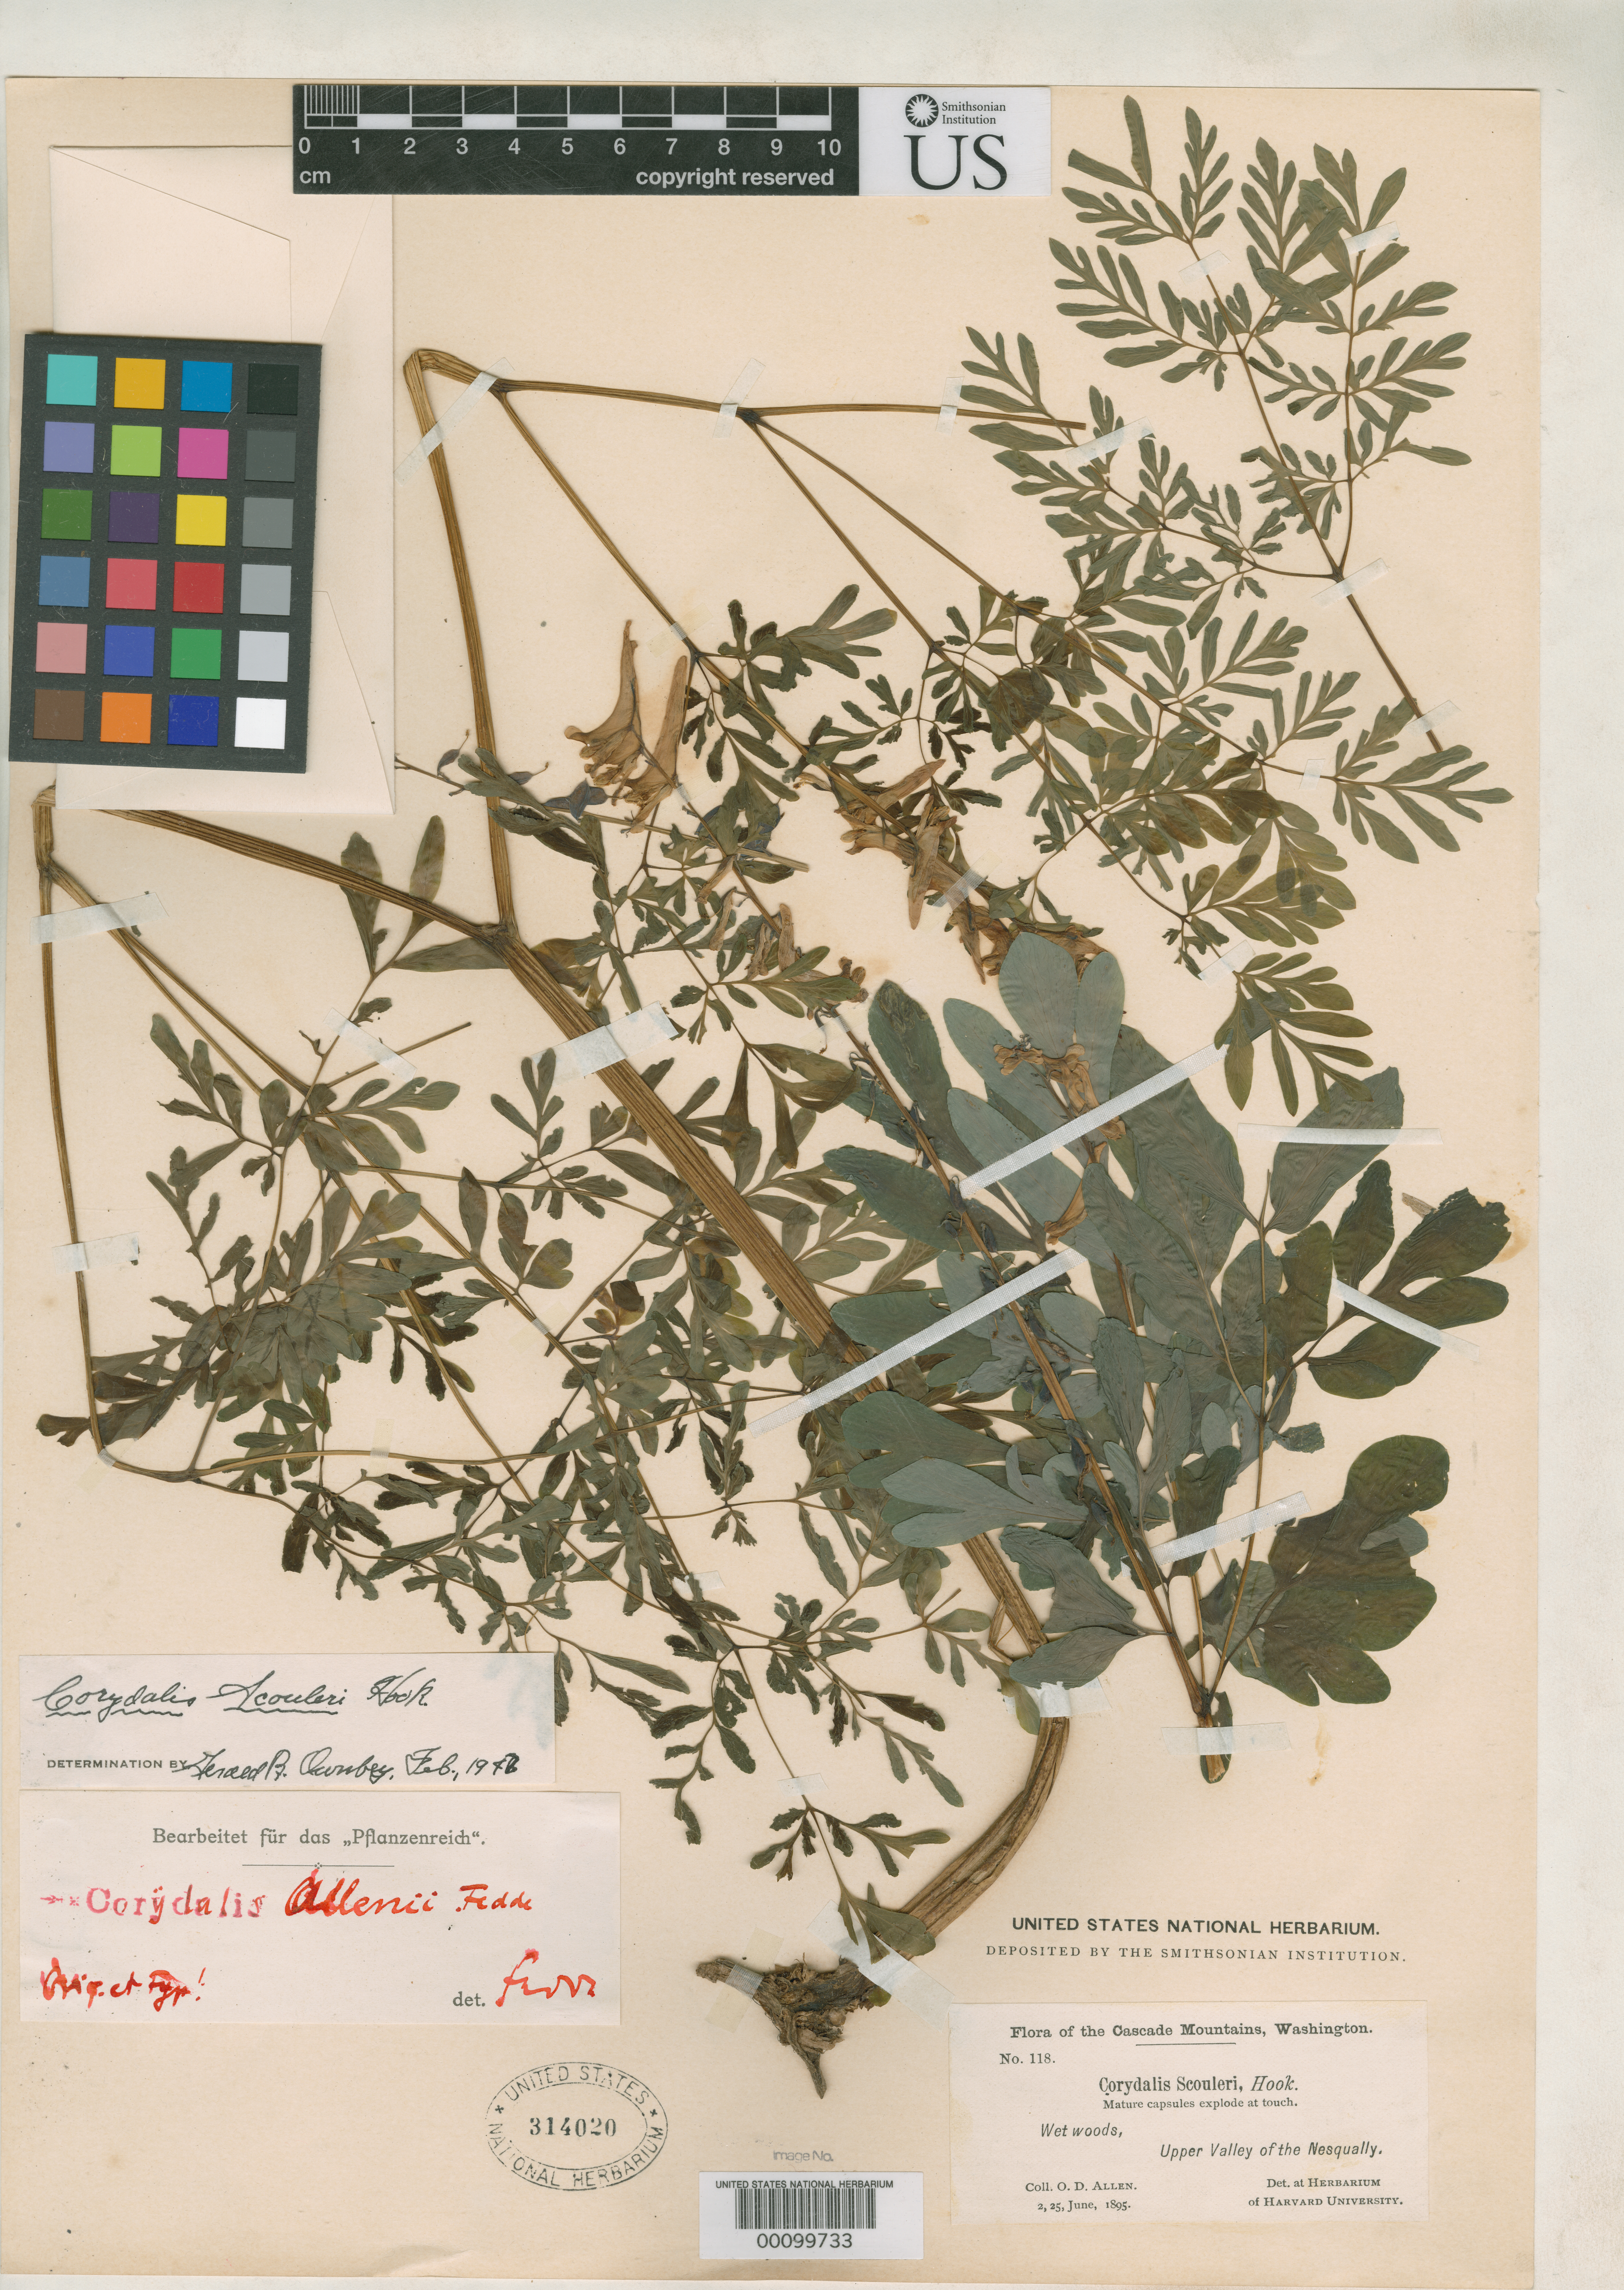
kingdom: Plantae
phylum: Tracheophyta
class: Magnoliopsida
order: Ranunculales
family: Papaveraceae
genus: Corydalis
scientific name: Corydalis alleni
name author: Fedde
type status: Isotype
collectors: O. D. Allen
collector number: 118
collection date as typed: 02 Jun 1895 and 25 Jun 1895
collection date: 1895-06-02,1895-06-25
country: United States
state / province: Washington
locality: Kaskaden.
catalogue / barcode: US 314020